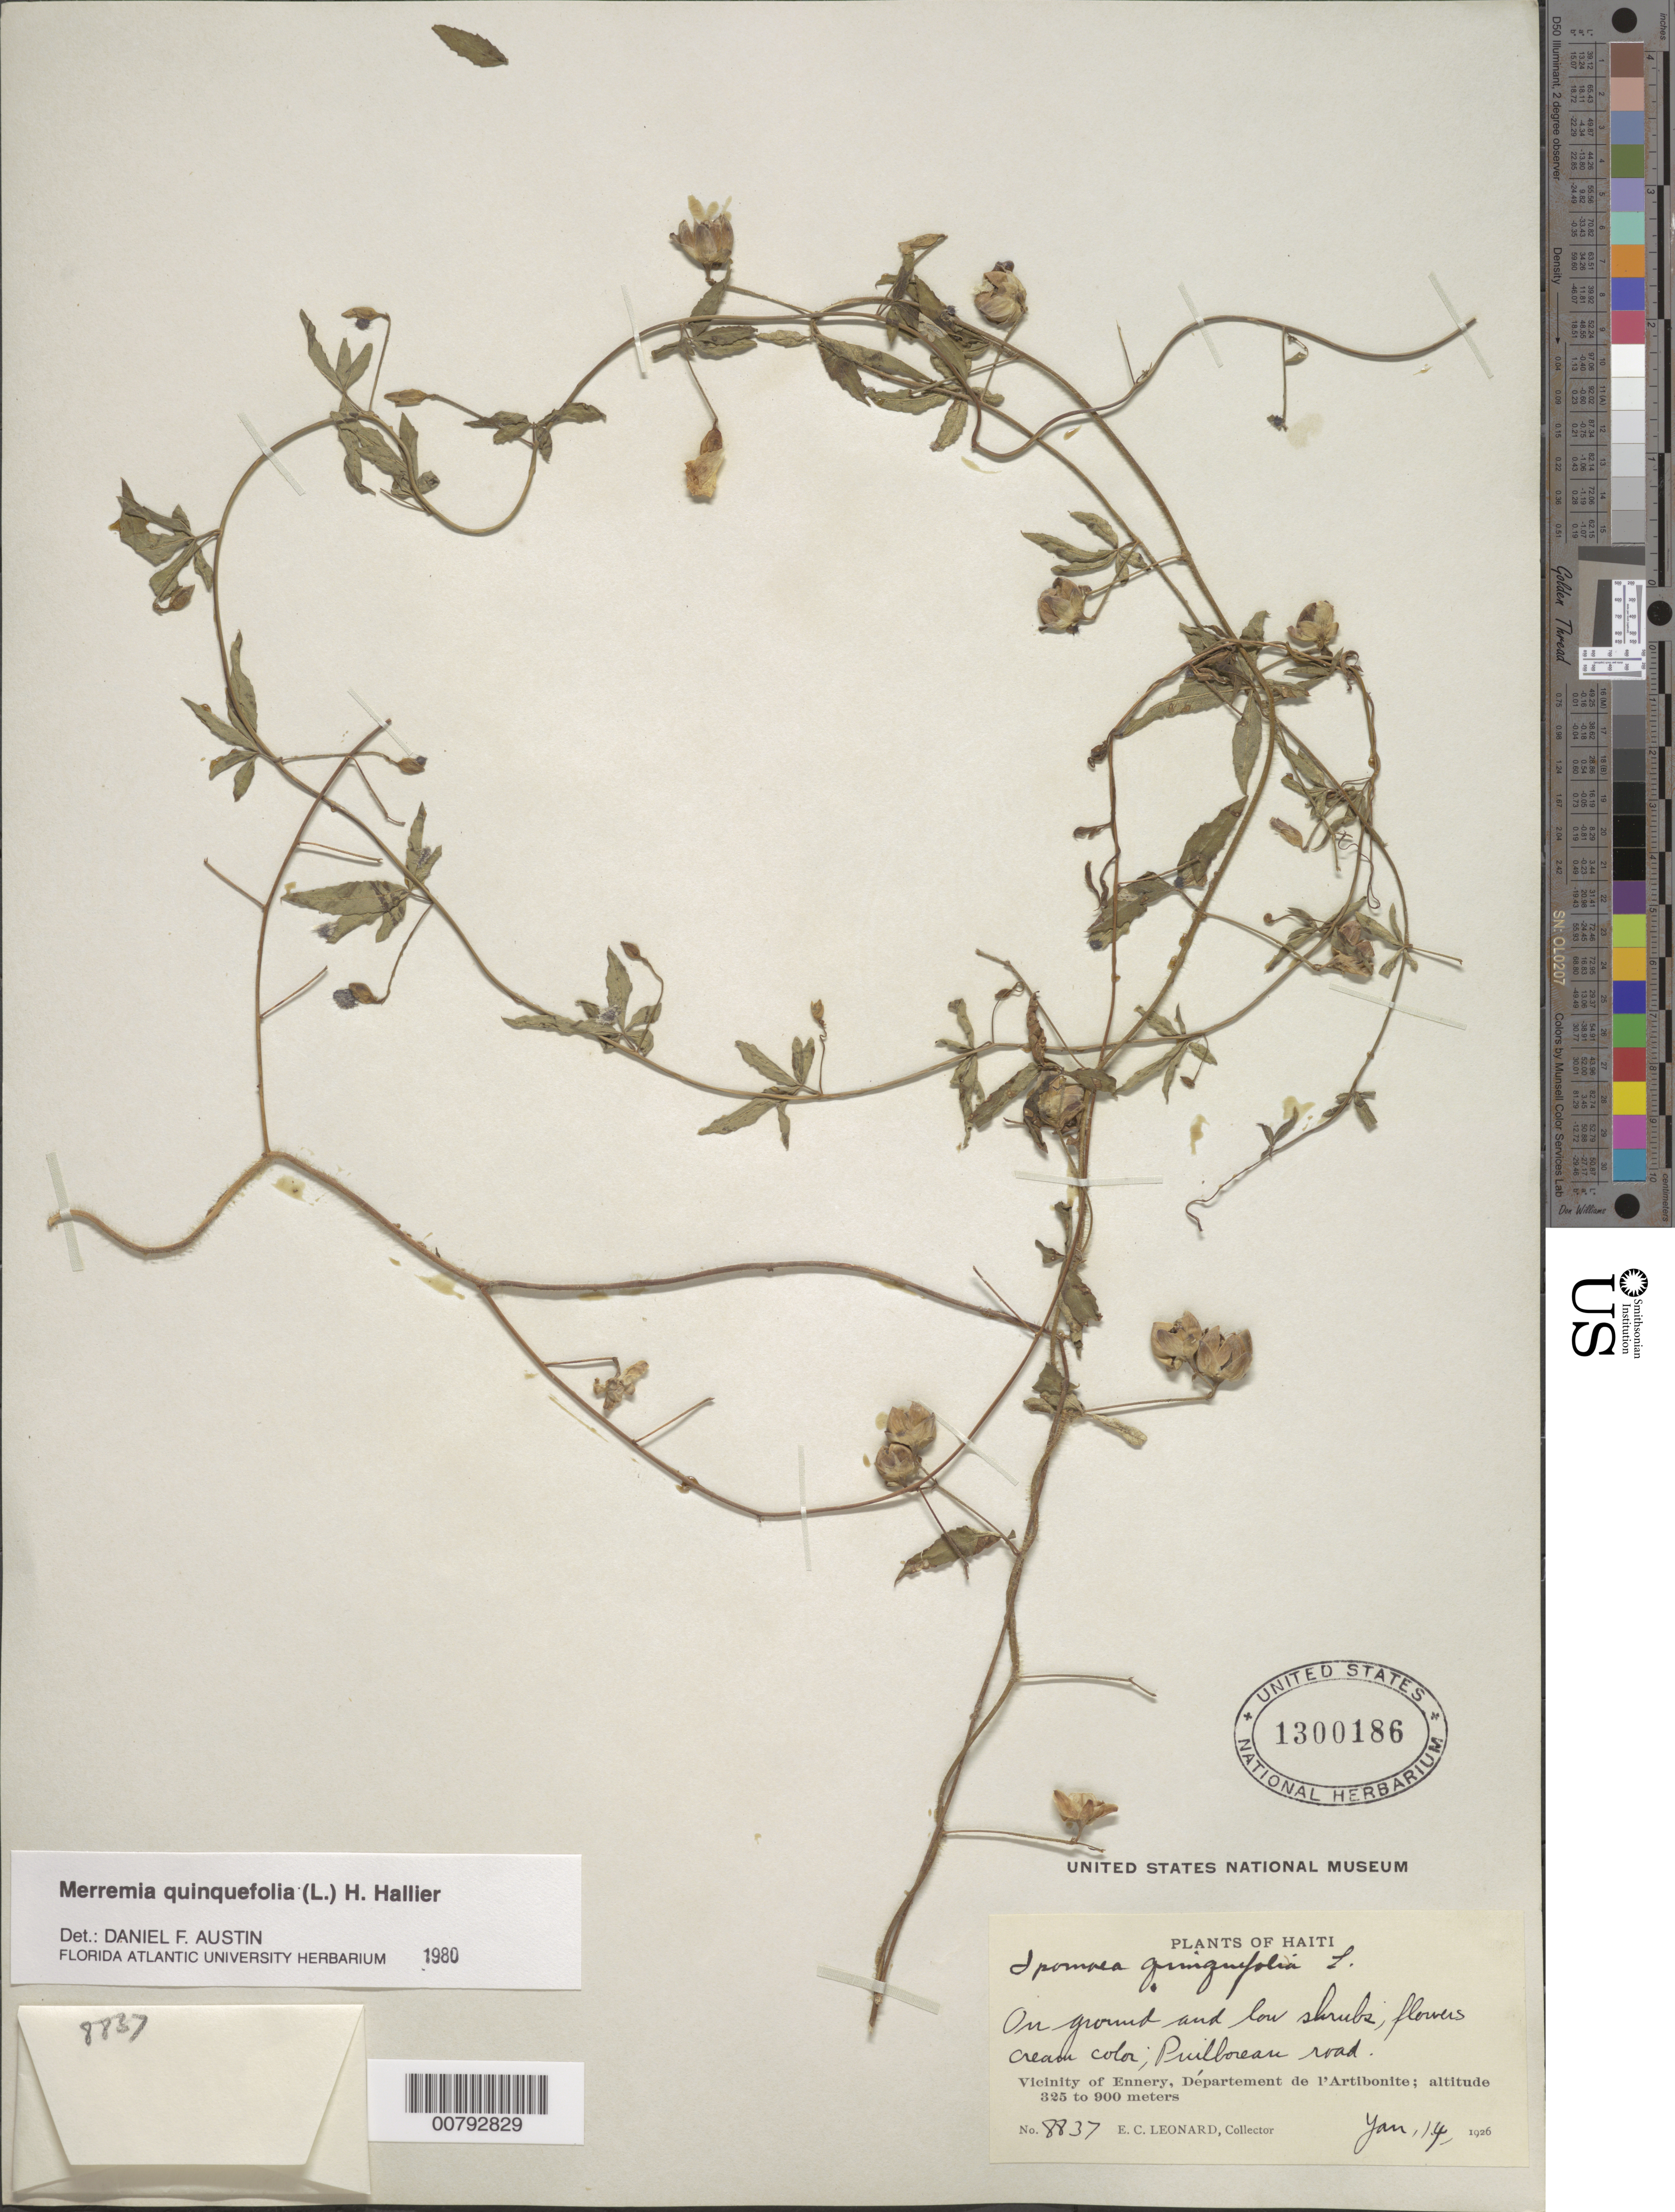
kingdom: Plantae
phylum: Tracheophyta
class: Magnoliopsida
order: Solanales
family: Convolvulaceae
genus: Distimake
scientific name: Distimake quinquefolius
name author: (L.) A. R. Simões & Staples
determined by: Strong, Mark T., (BOT), Smithsonian Institution - National Museum of Natural History (UNITED STATES)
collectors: E. C. Leonard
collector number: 8837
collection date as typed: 14 Jan 1926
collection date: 1926-01-14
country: Haiti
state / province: Artibonite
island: Hispaniola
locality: Vicinity of Ennery, Puilboreau road.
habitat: On ground and low shrub.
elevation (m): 325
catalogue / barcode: US 1300186